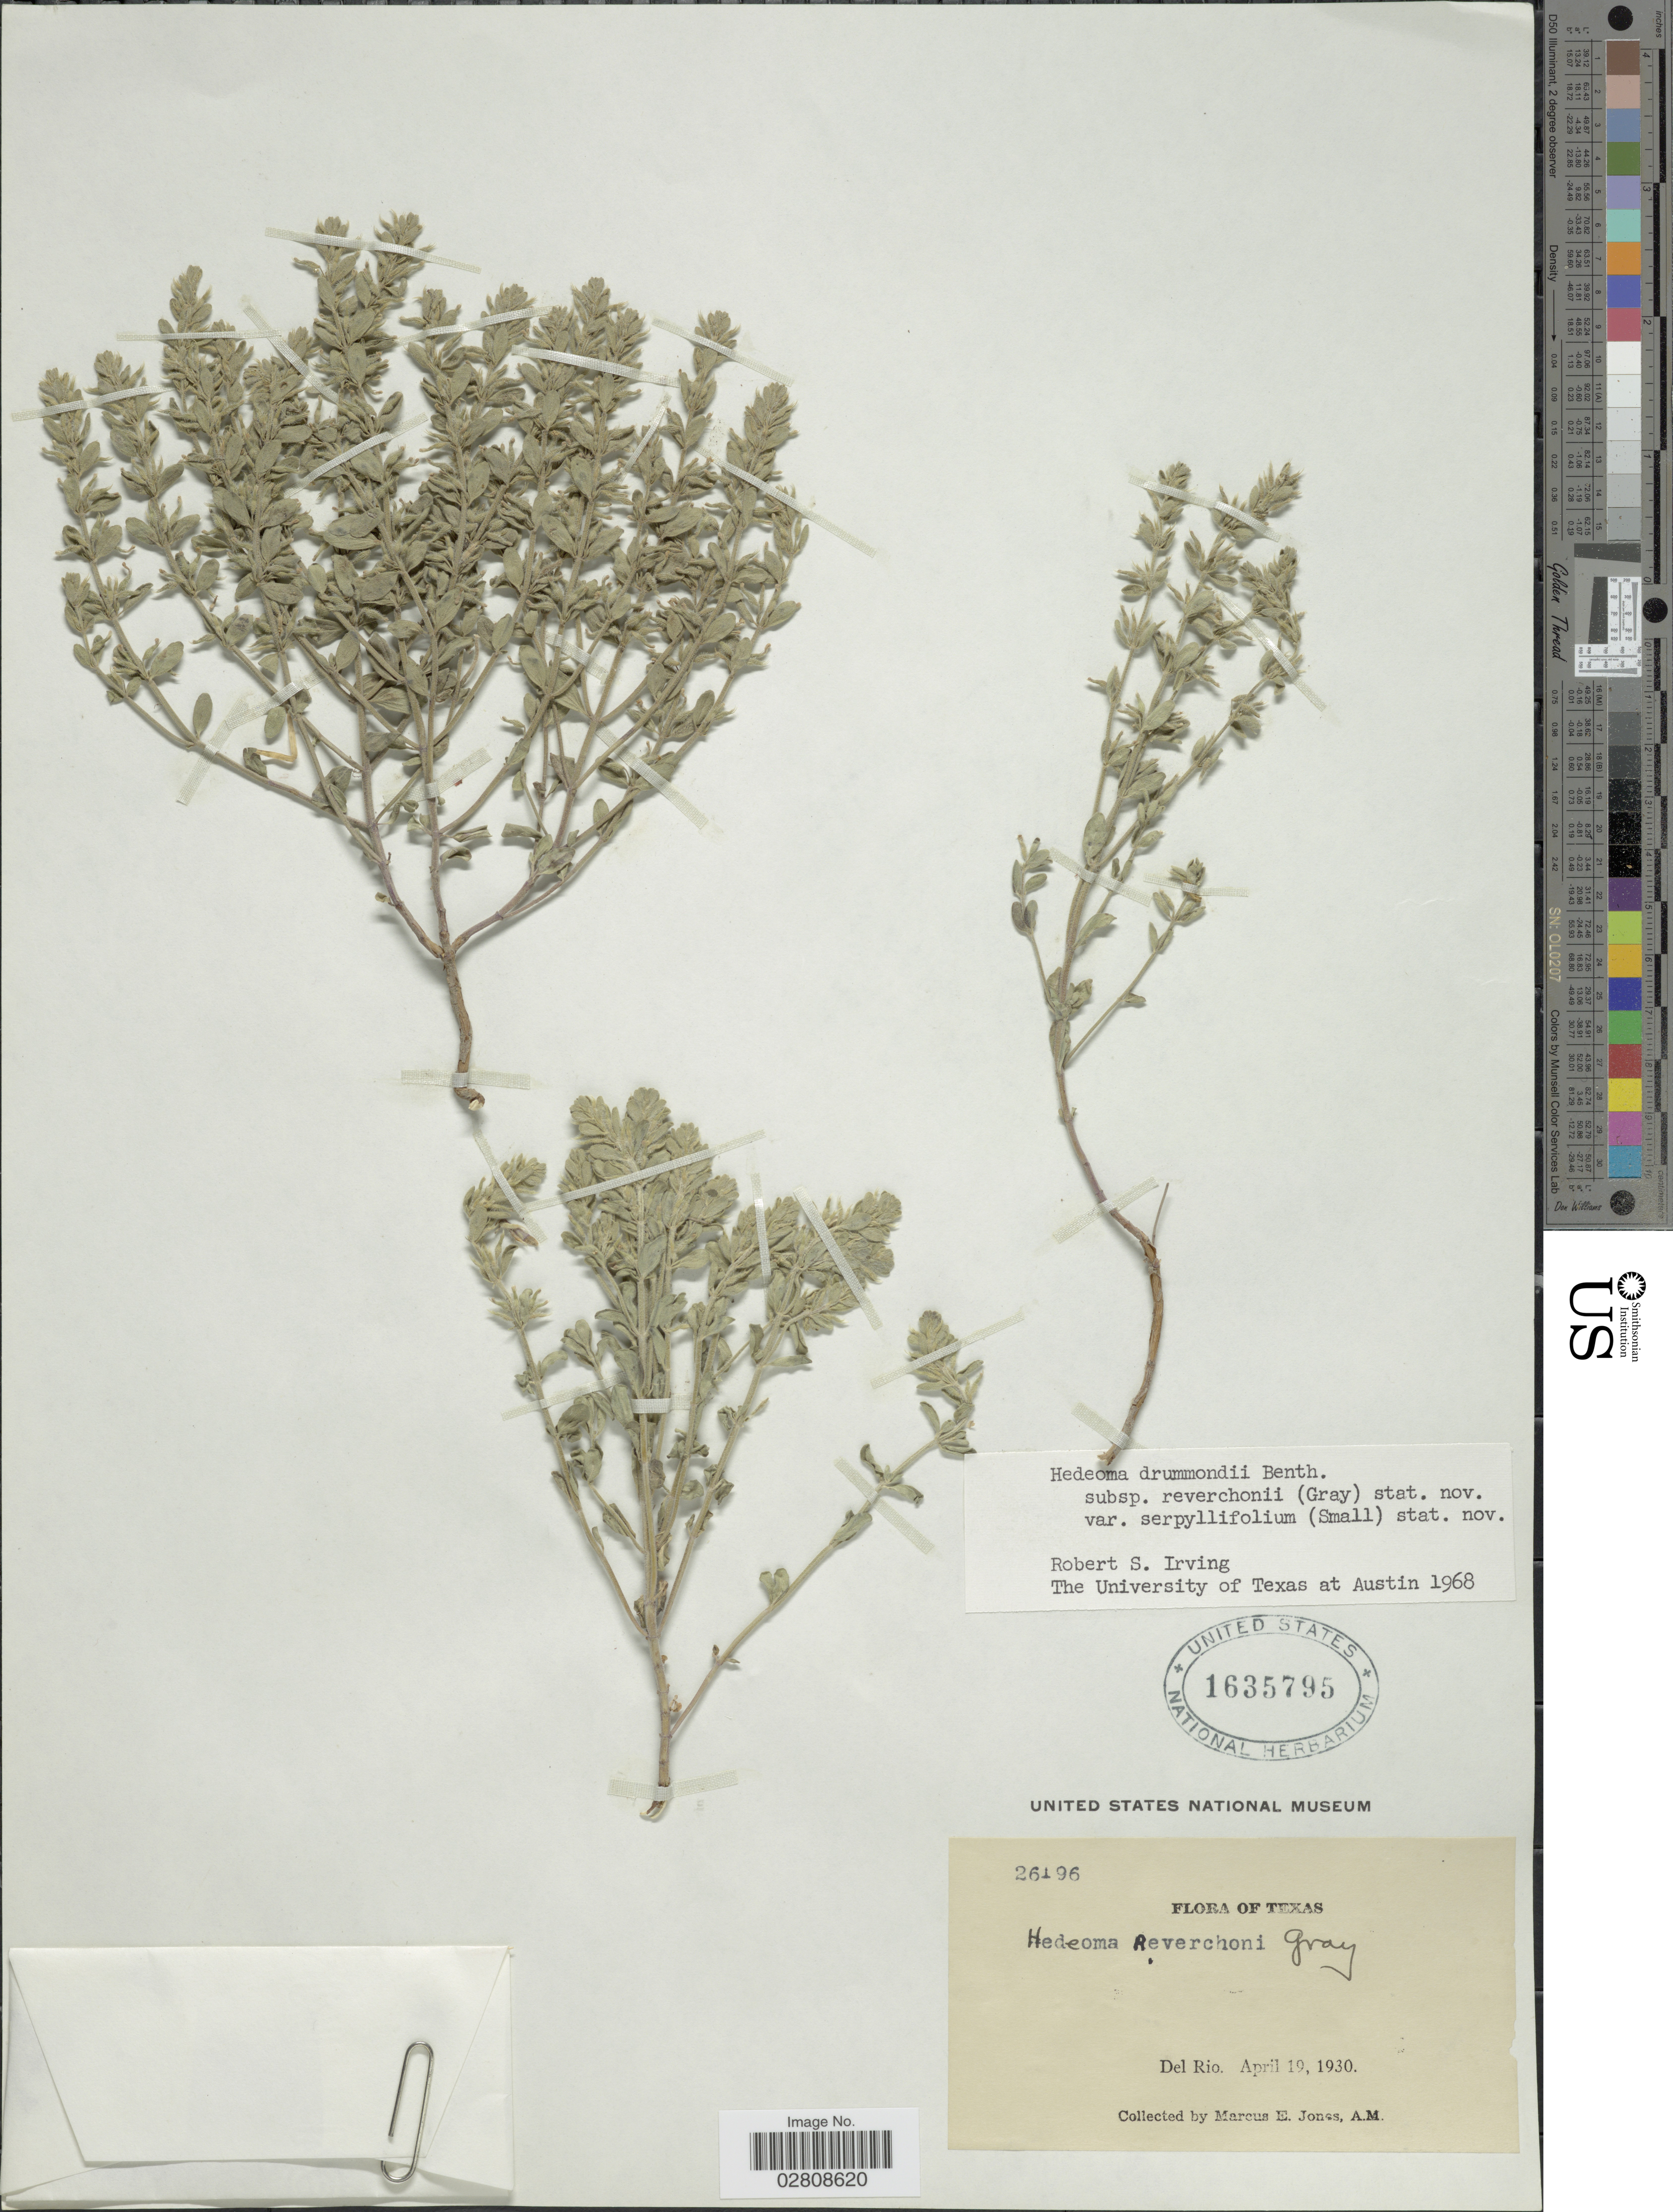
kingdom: Plantae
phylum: Tracheophyta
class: Magnoliopsida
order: Lamiales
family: Lamiaceae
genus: Hedeoma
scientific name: Hedeoma drummondii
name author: Benth.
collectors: M. E. Jones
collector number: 26196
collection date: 1930-04-19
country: United States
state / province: Texas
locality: Del Rio.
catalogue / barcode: US 1635795